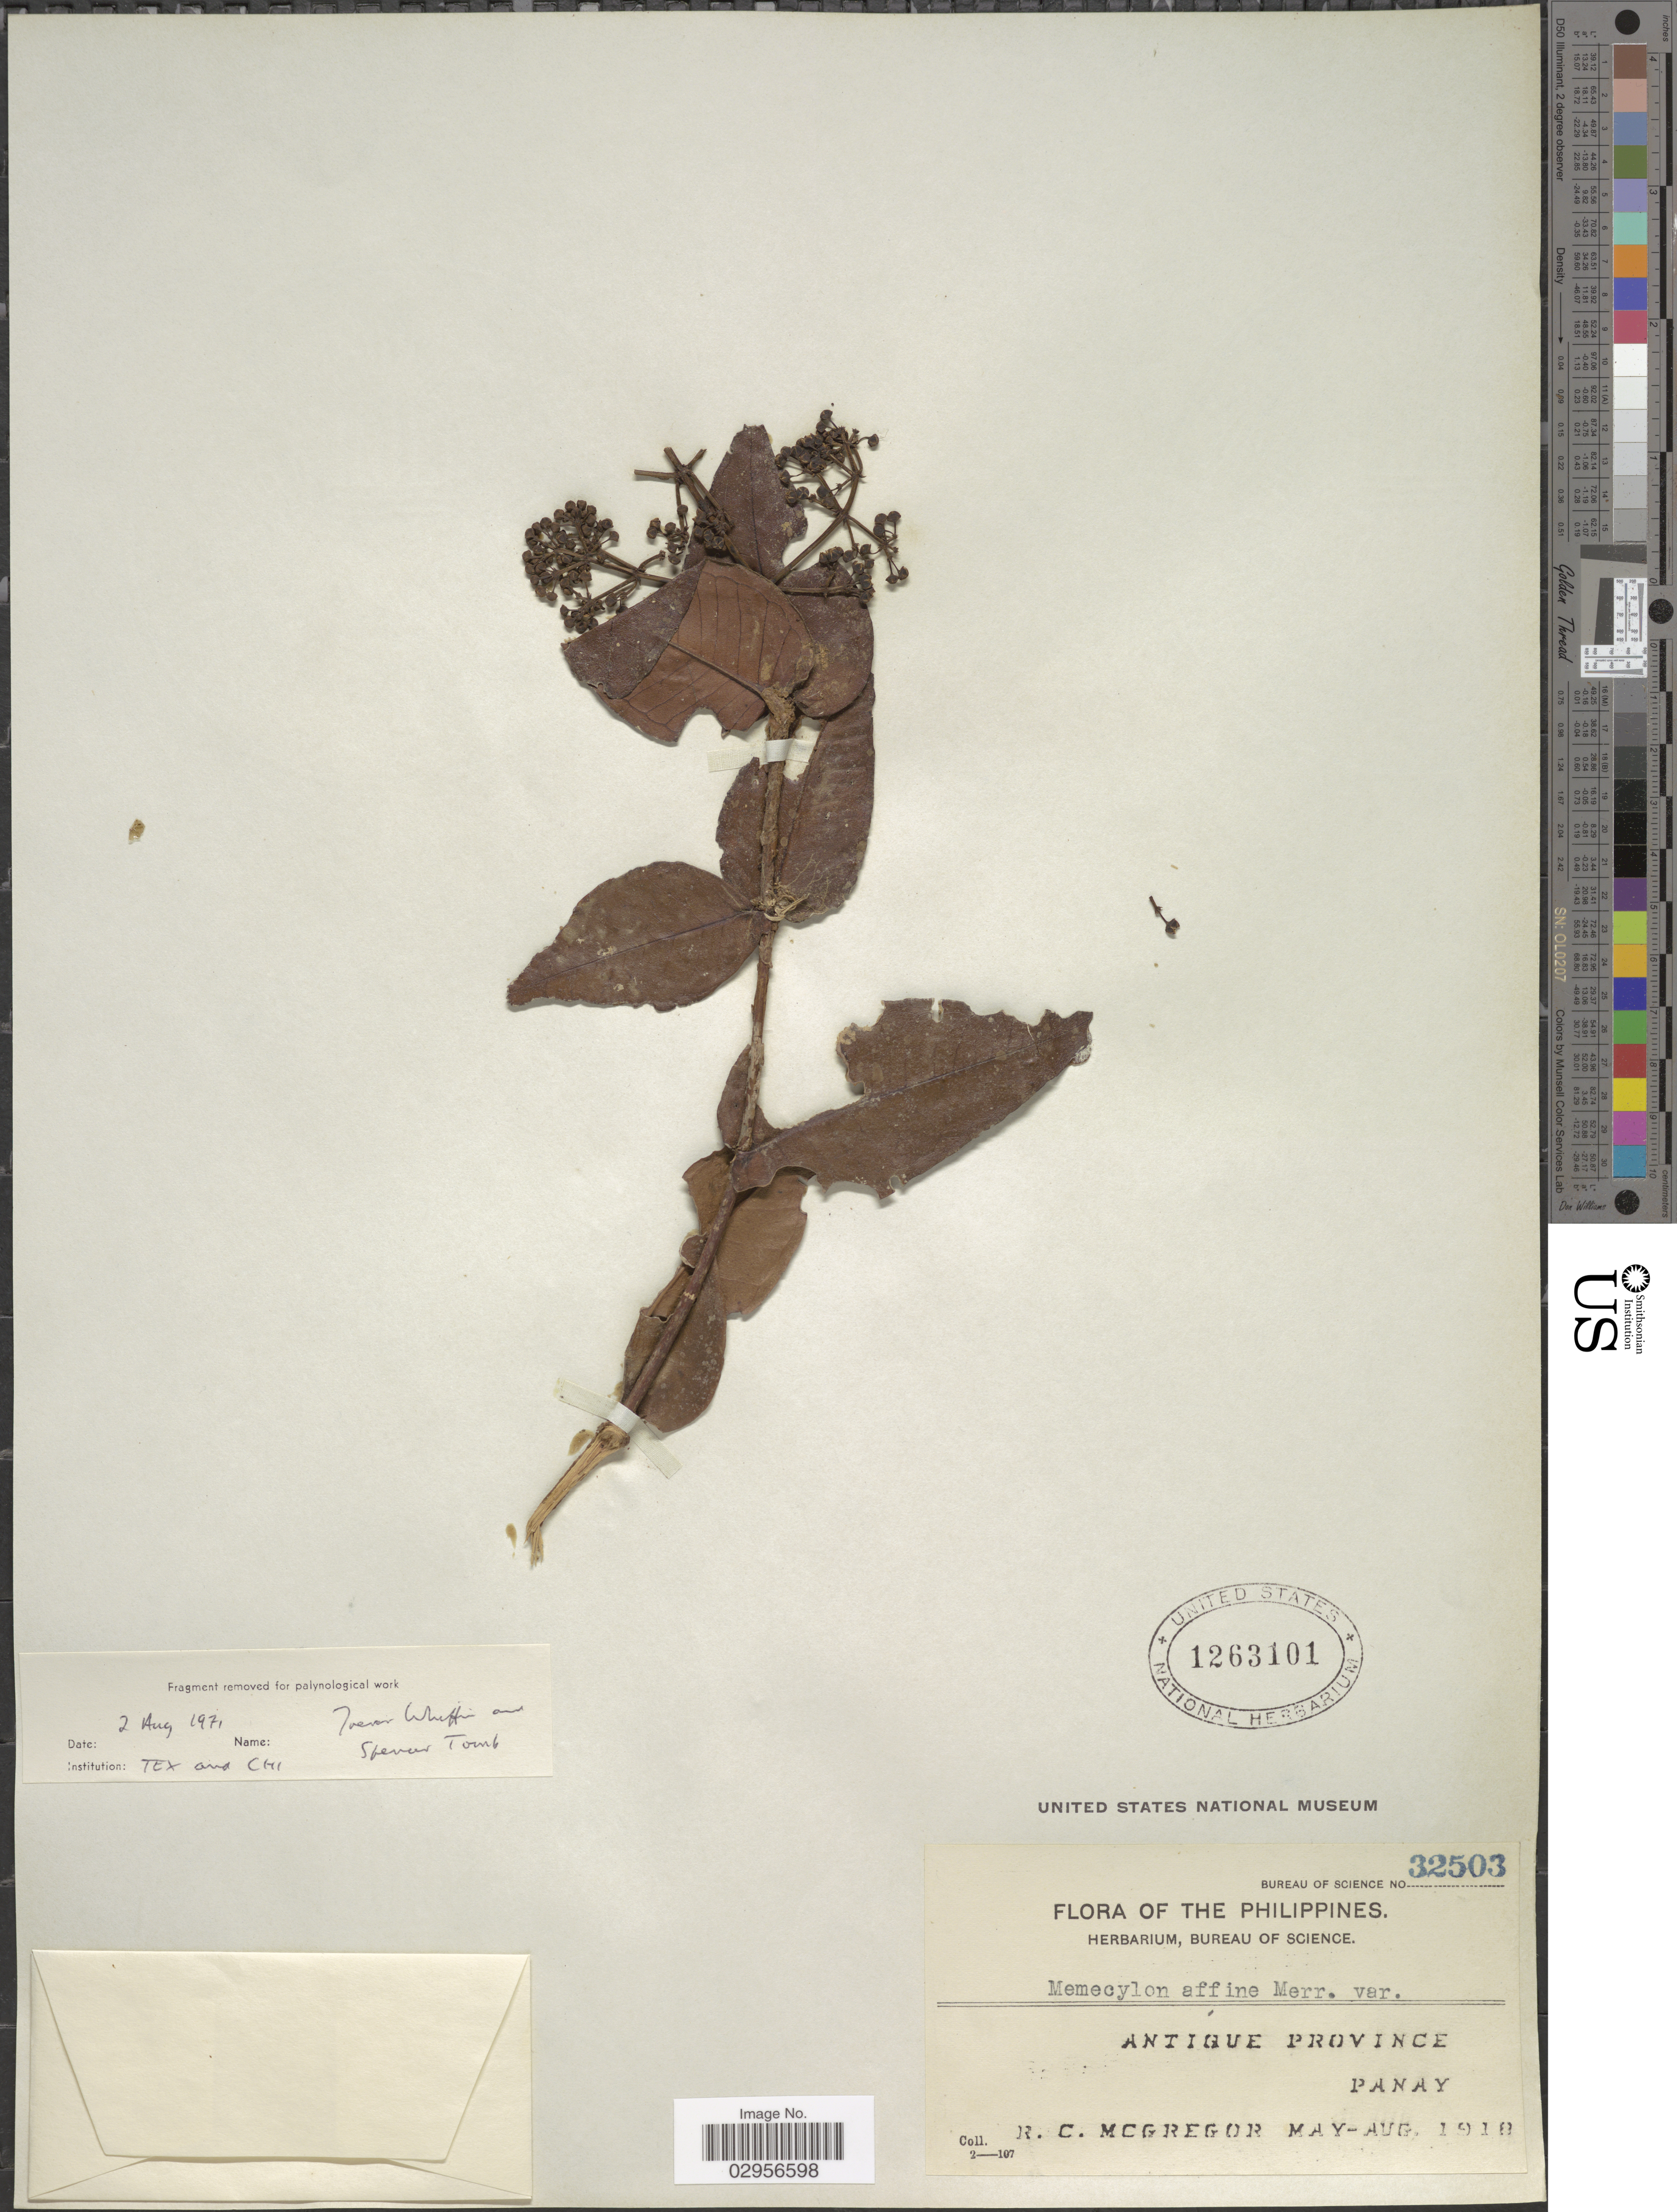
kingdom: Plantae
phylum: Tracheophyta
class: Magnoliopsida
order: Myrtales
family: Melastomataceae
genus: Memecylon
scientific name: Memecylon affine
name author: Merr.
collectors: R. C. McGregor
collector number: Bureau of Science 32503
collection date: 1918-05/1918-08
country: Philippines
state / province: Western Visayas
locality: Antique Province, Panay.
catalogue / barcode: US 1263101